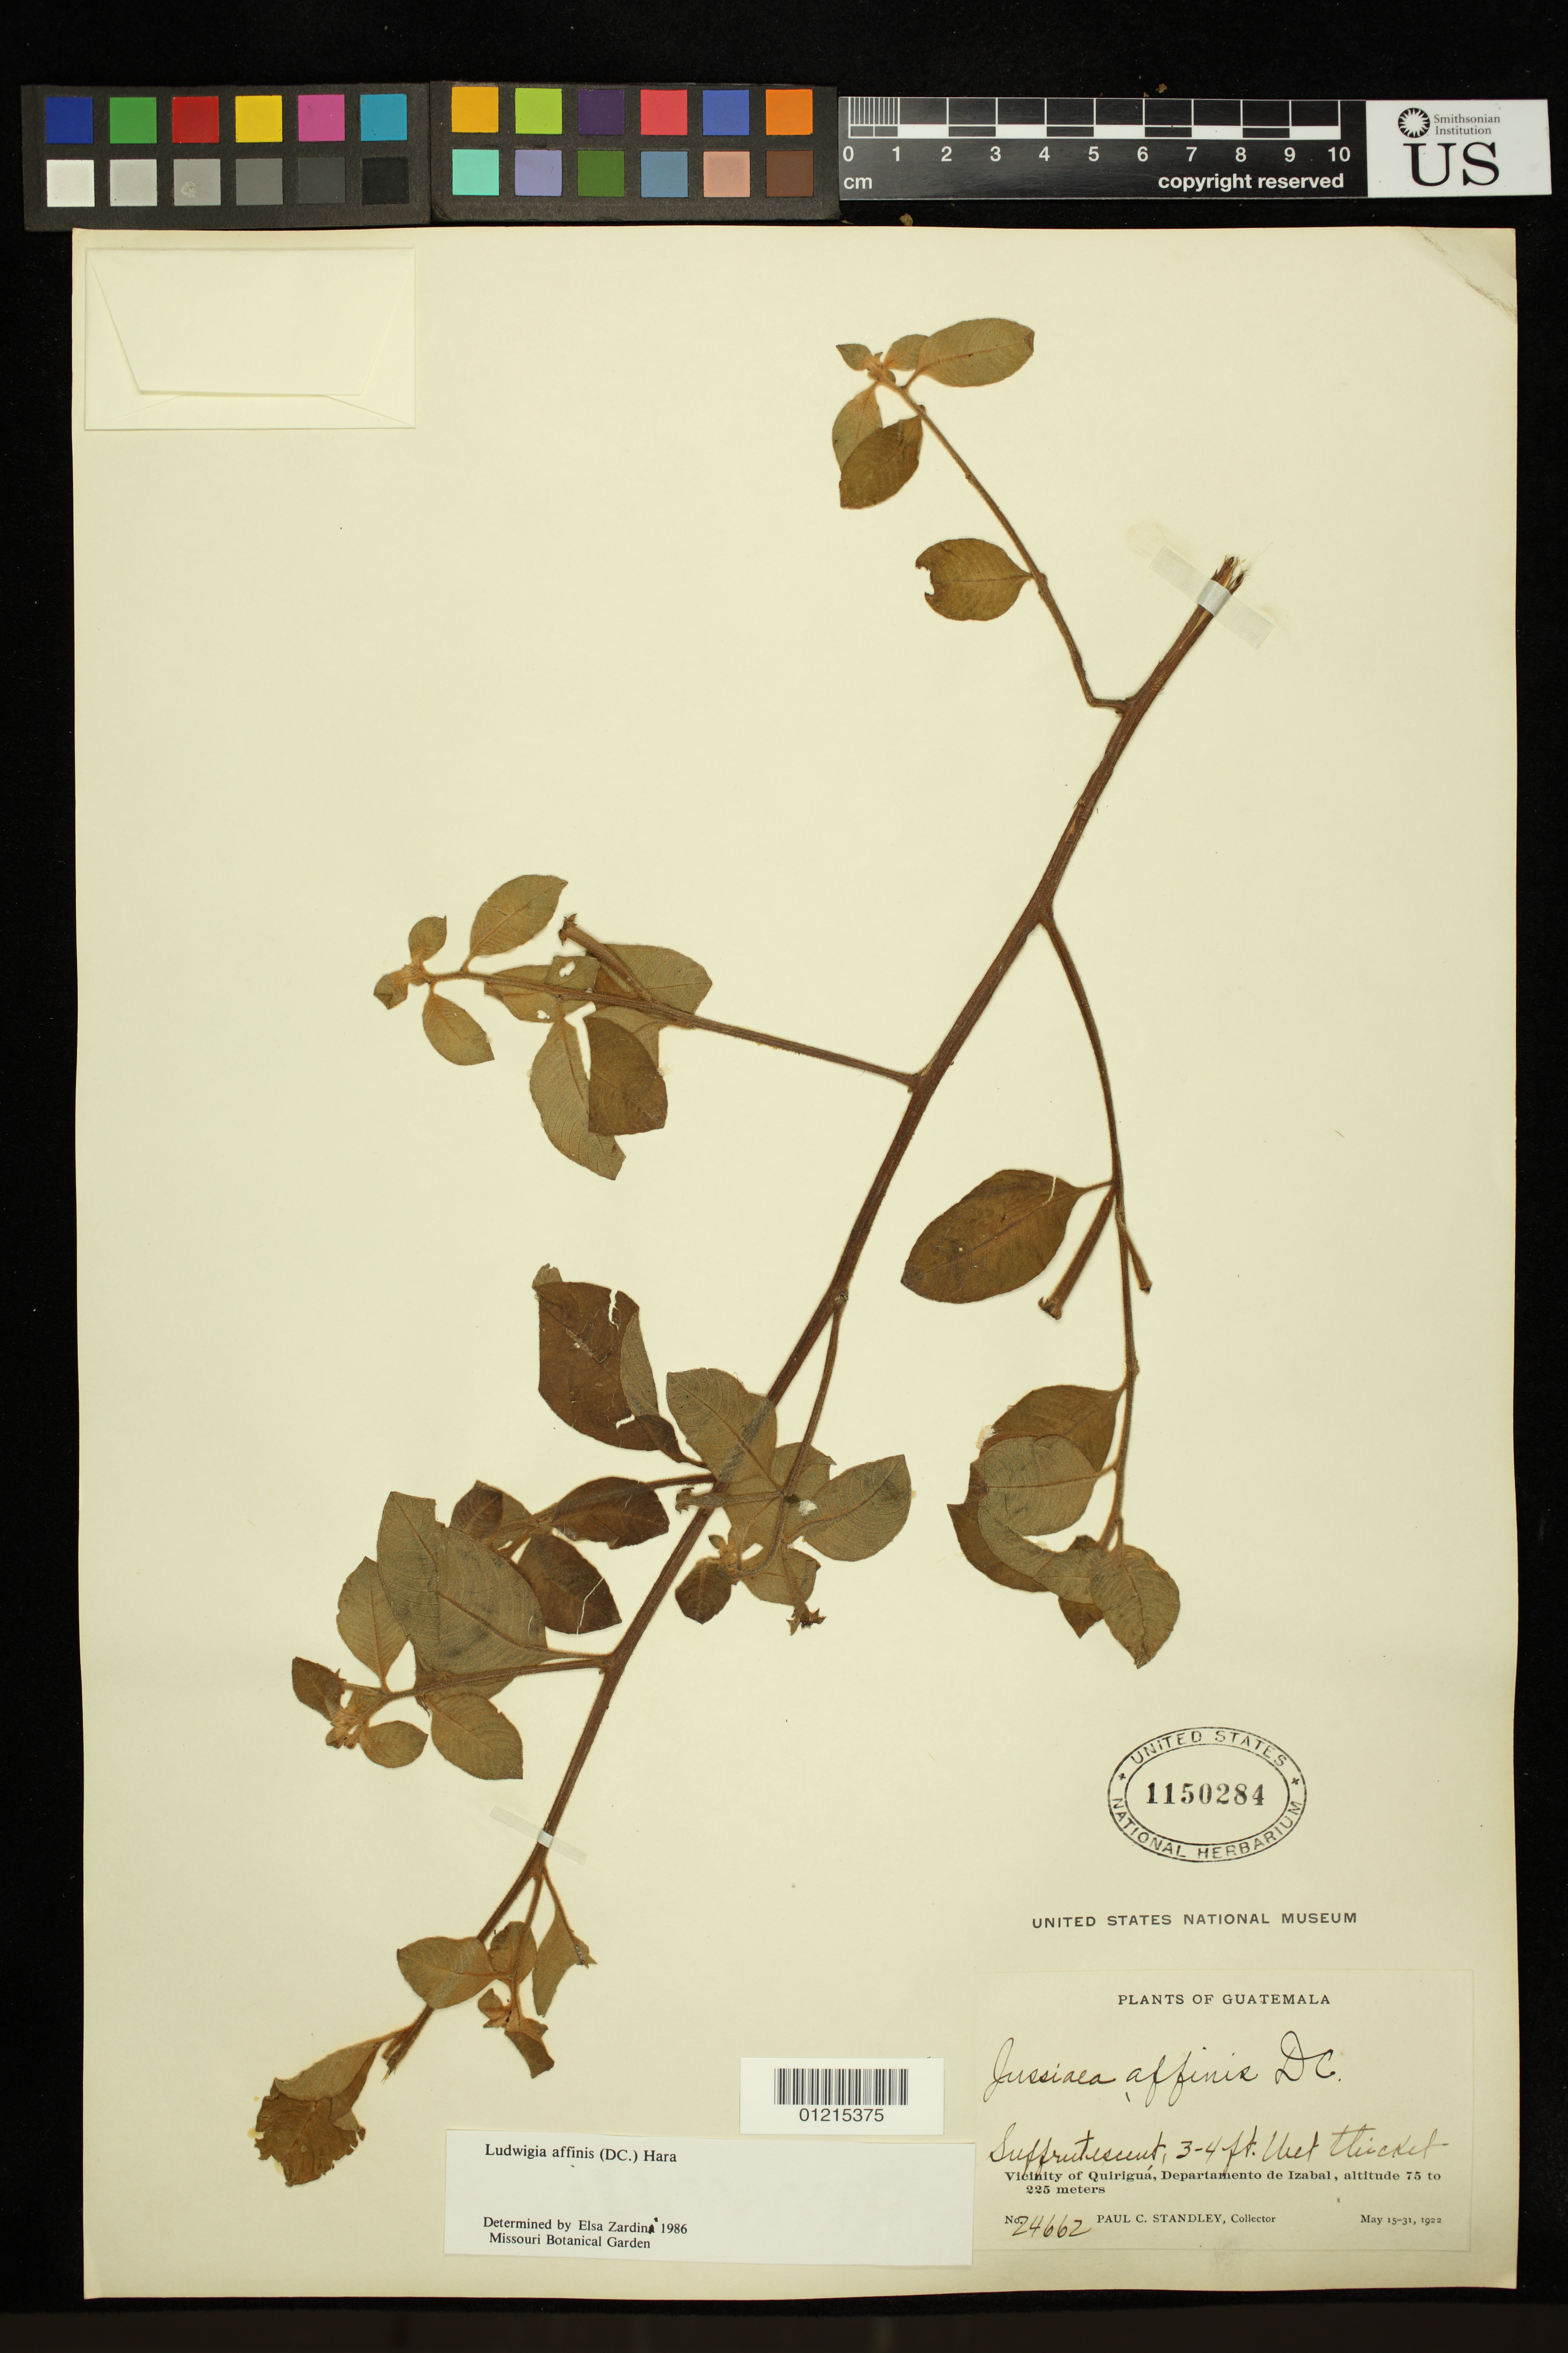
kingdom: Plantae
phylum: Tracheophyta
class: Magnoliopsida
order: Myrtales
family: Onagraceae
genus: Ludwigia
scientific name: Ludwigia affinis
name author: (DC.) H. Hara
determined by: Zardini, E. M.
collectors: P. C. Standley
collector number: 24662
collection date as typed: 15 May 1922 to 31 Mar 1922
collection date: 1922-03-31/1922-05-15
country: Guatemala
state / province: Izabal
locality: Vicinity of Quiriguá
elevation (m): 75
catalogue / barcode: US 1150284